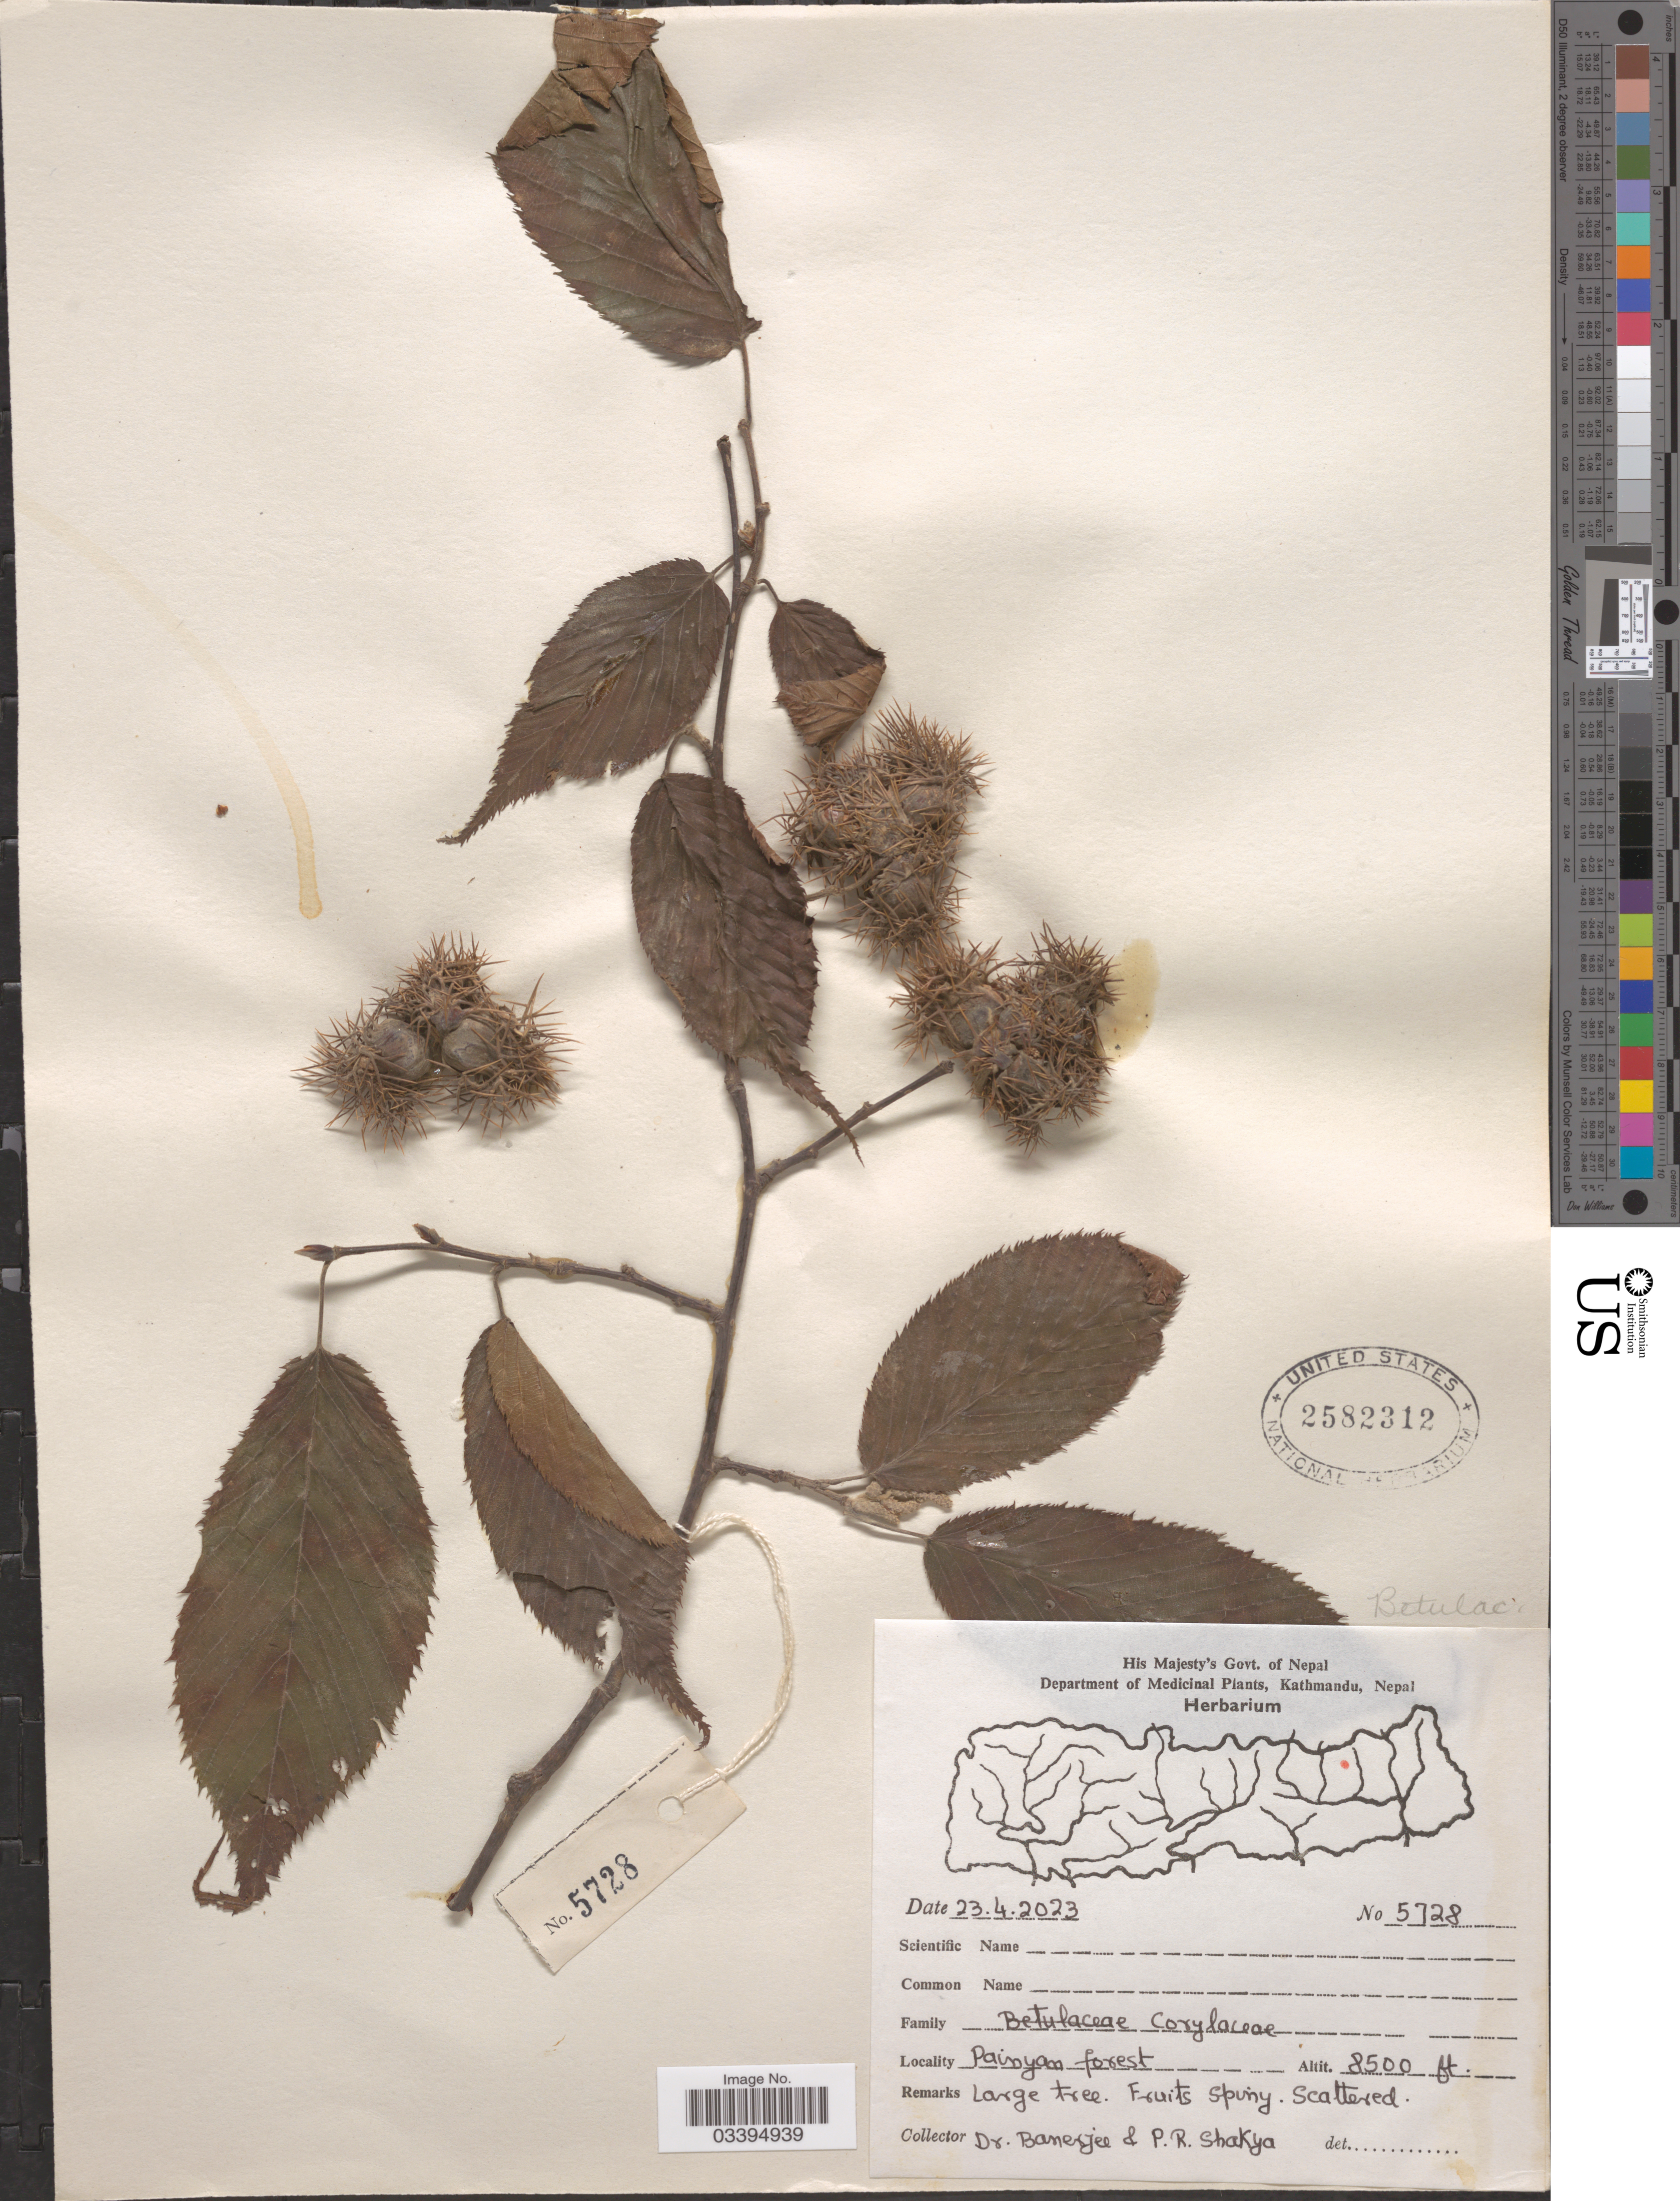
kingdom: Plantae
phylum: Tracheophyta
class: Magnoliopsida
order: Fagales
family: Betulaceae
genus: Corylus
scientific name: Corylus sp.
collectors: -. Banerjee & P. Shakya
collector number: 5728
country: Nepal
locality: Painyan forest.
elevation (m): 2591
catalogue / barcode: US 2582312